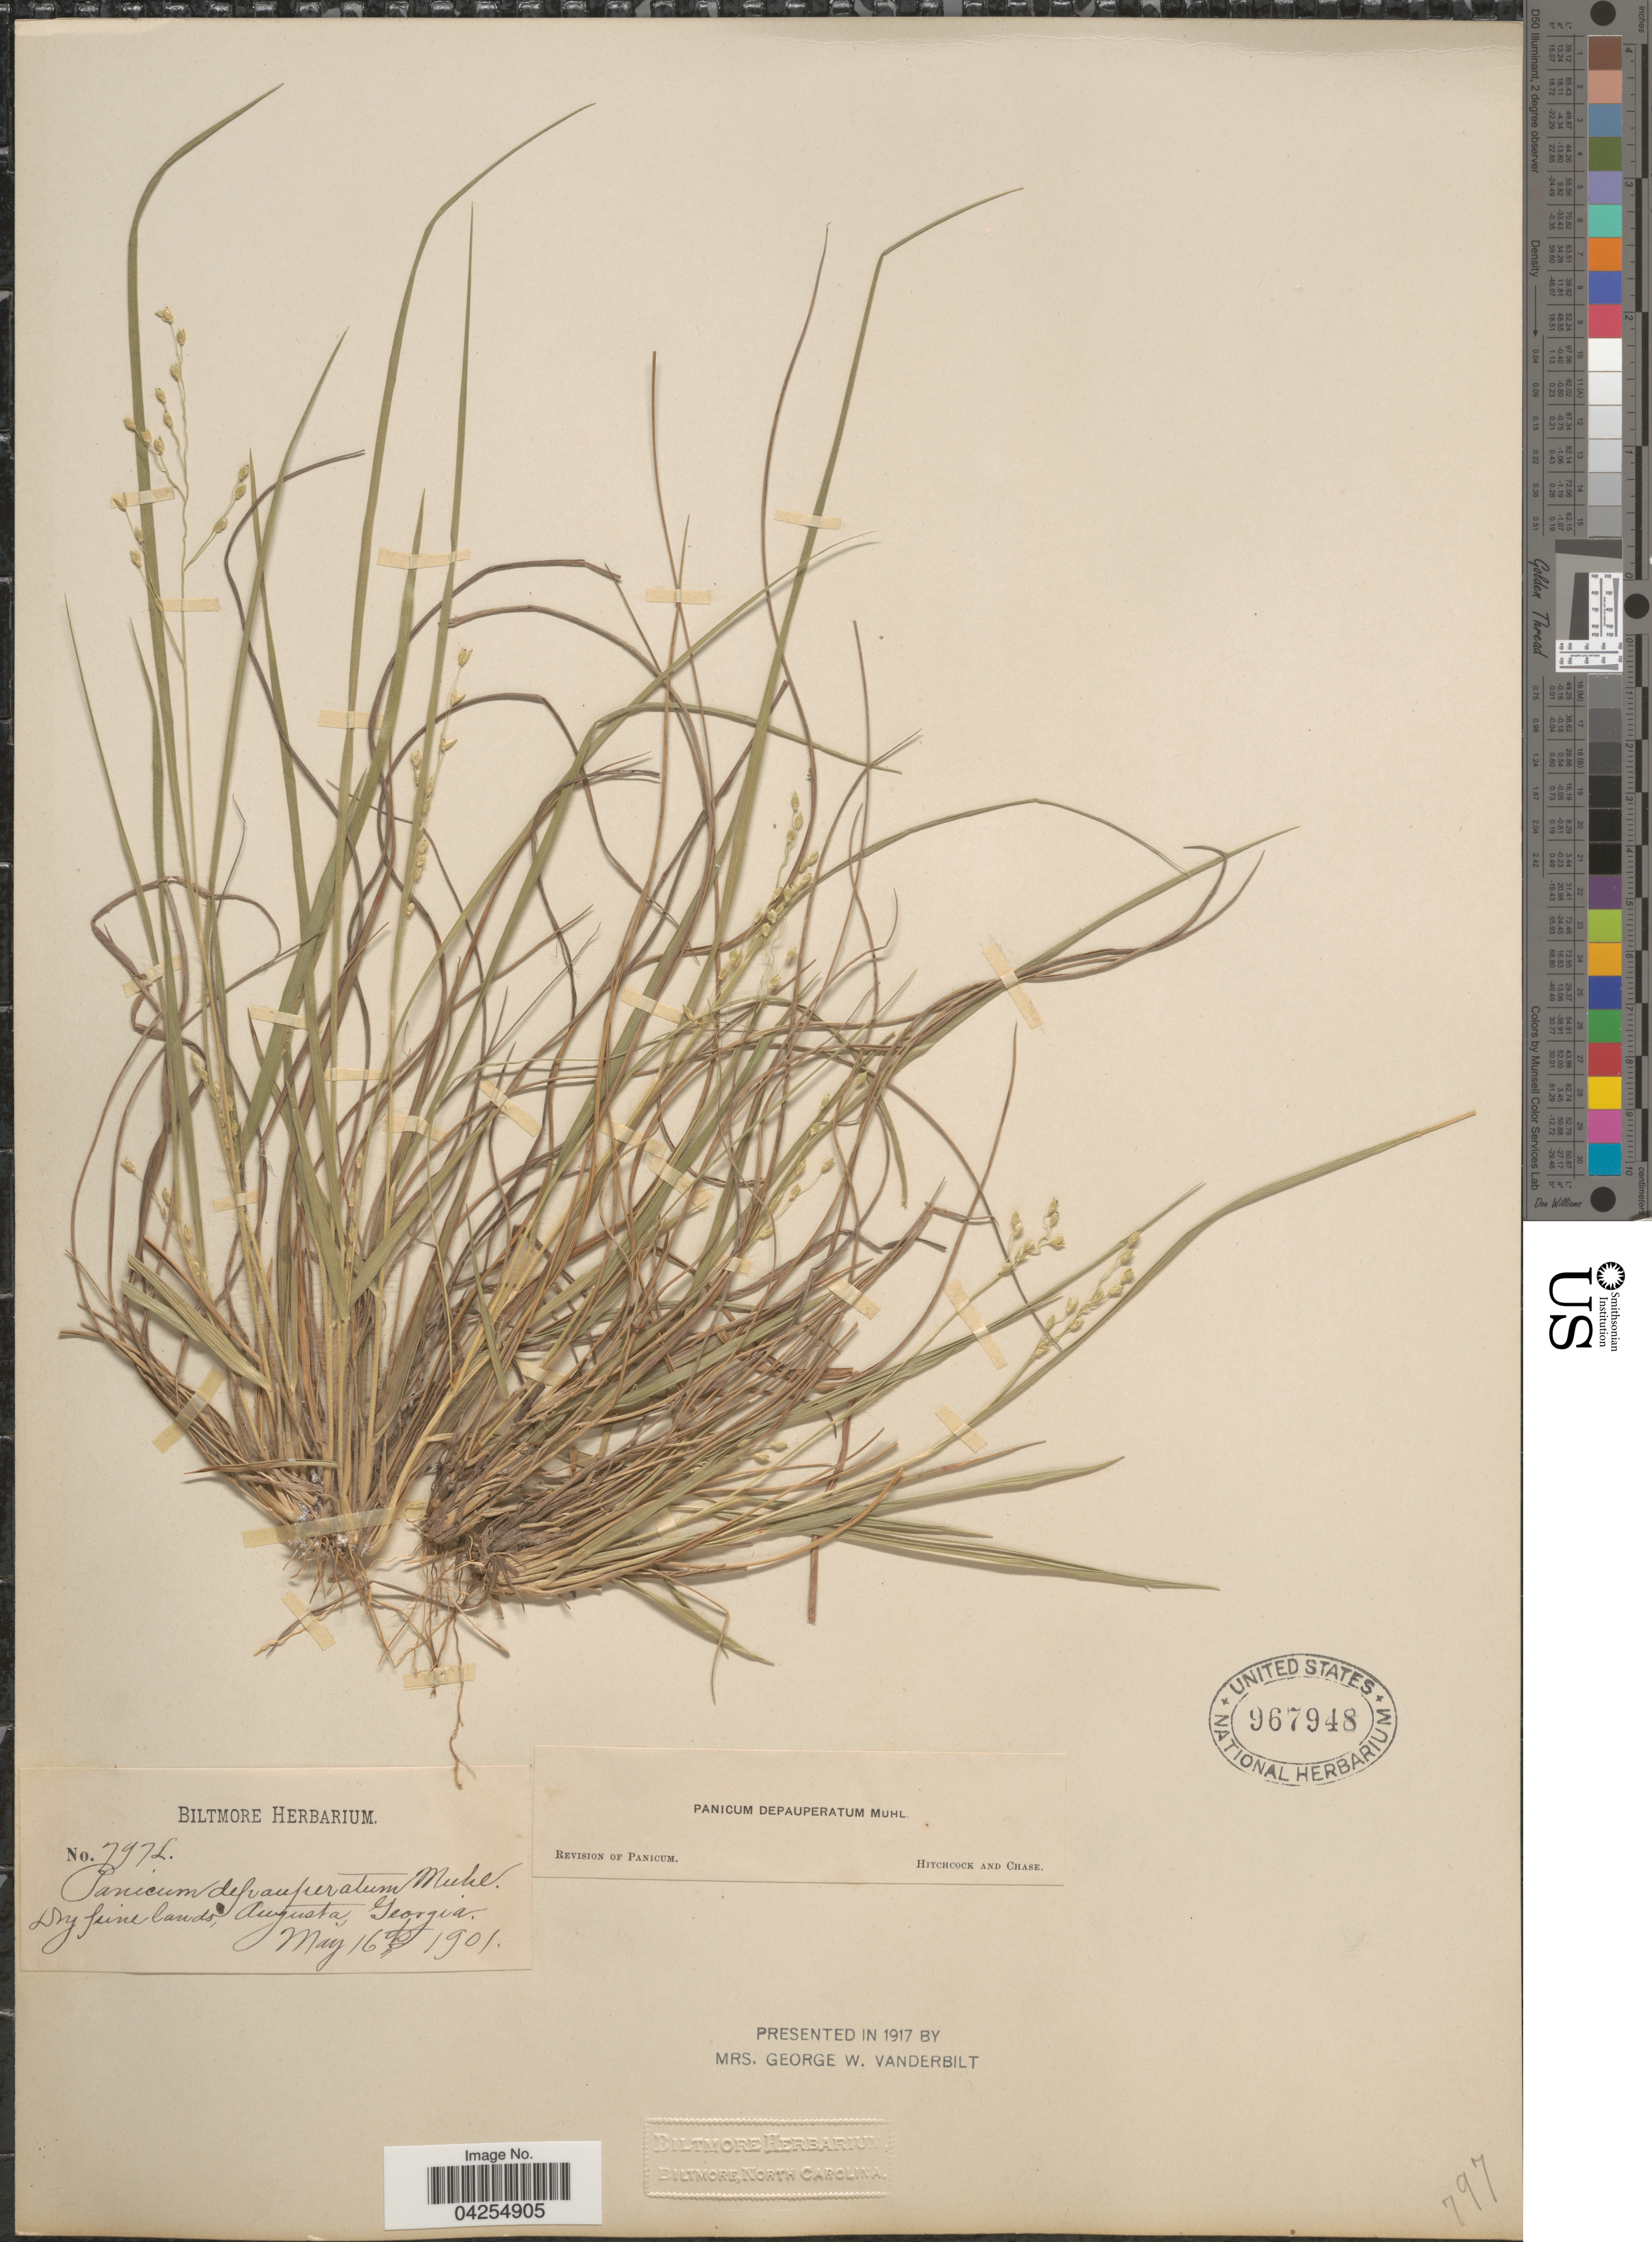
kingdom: Plantae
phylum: Tracheophyta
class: Liliopsida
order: Poales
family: Poaceae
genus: Dichanthelium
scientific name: Dichanthelium depauperatum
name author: (Muhl.) Gould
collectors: ex herb. Biltmore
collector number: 797L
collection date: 1901-05-16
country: United States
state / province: Georgia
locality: Augusta.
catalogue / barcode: US 967948